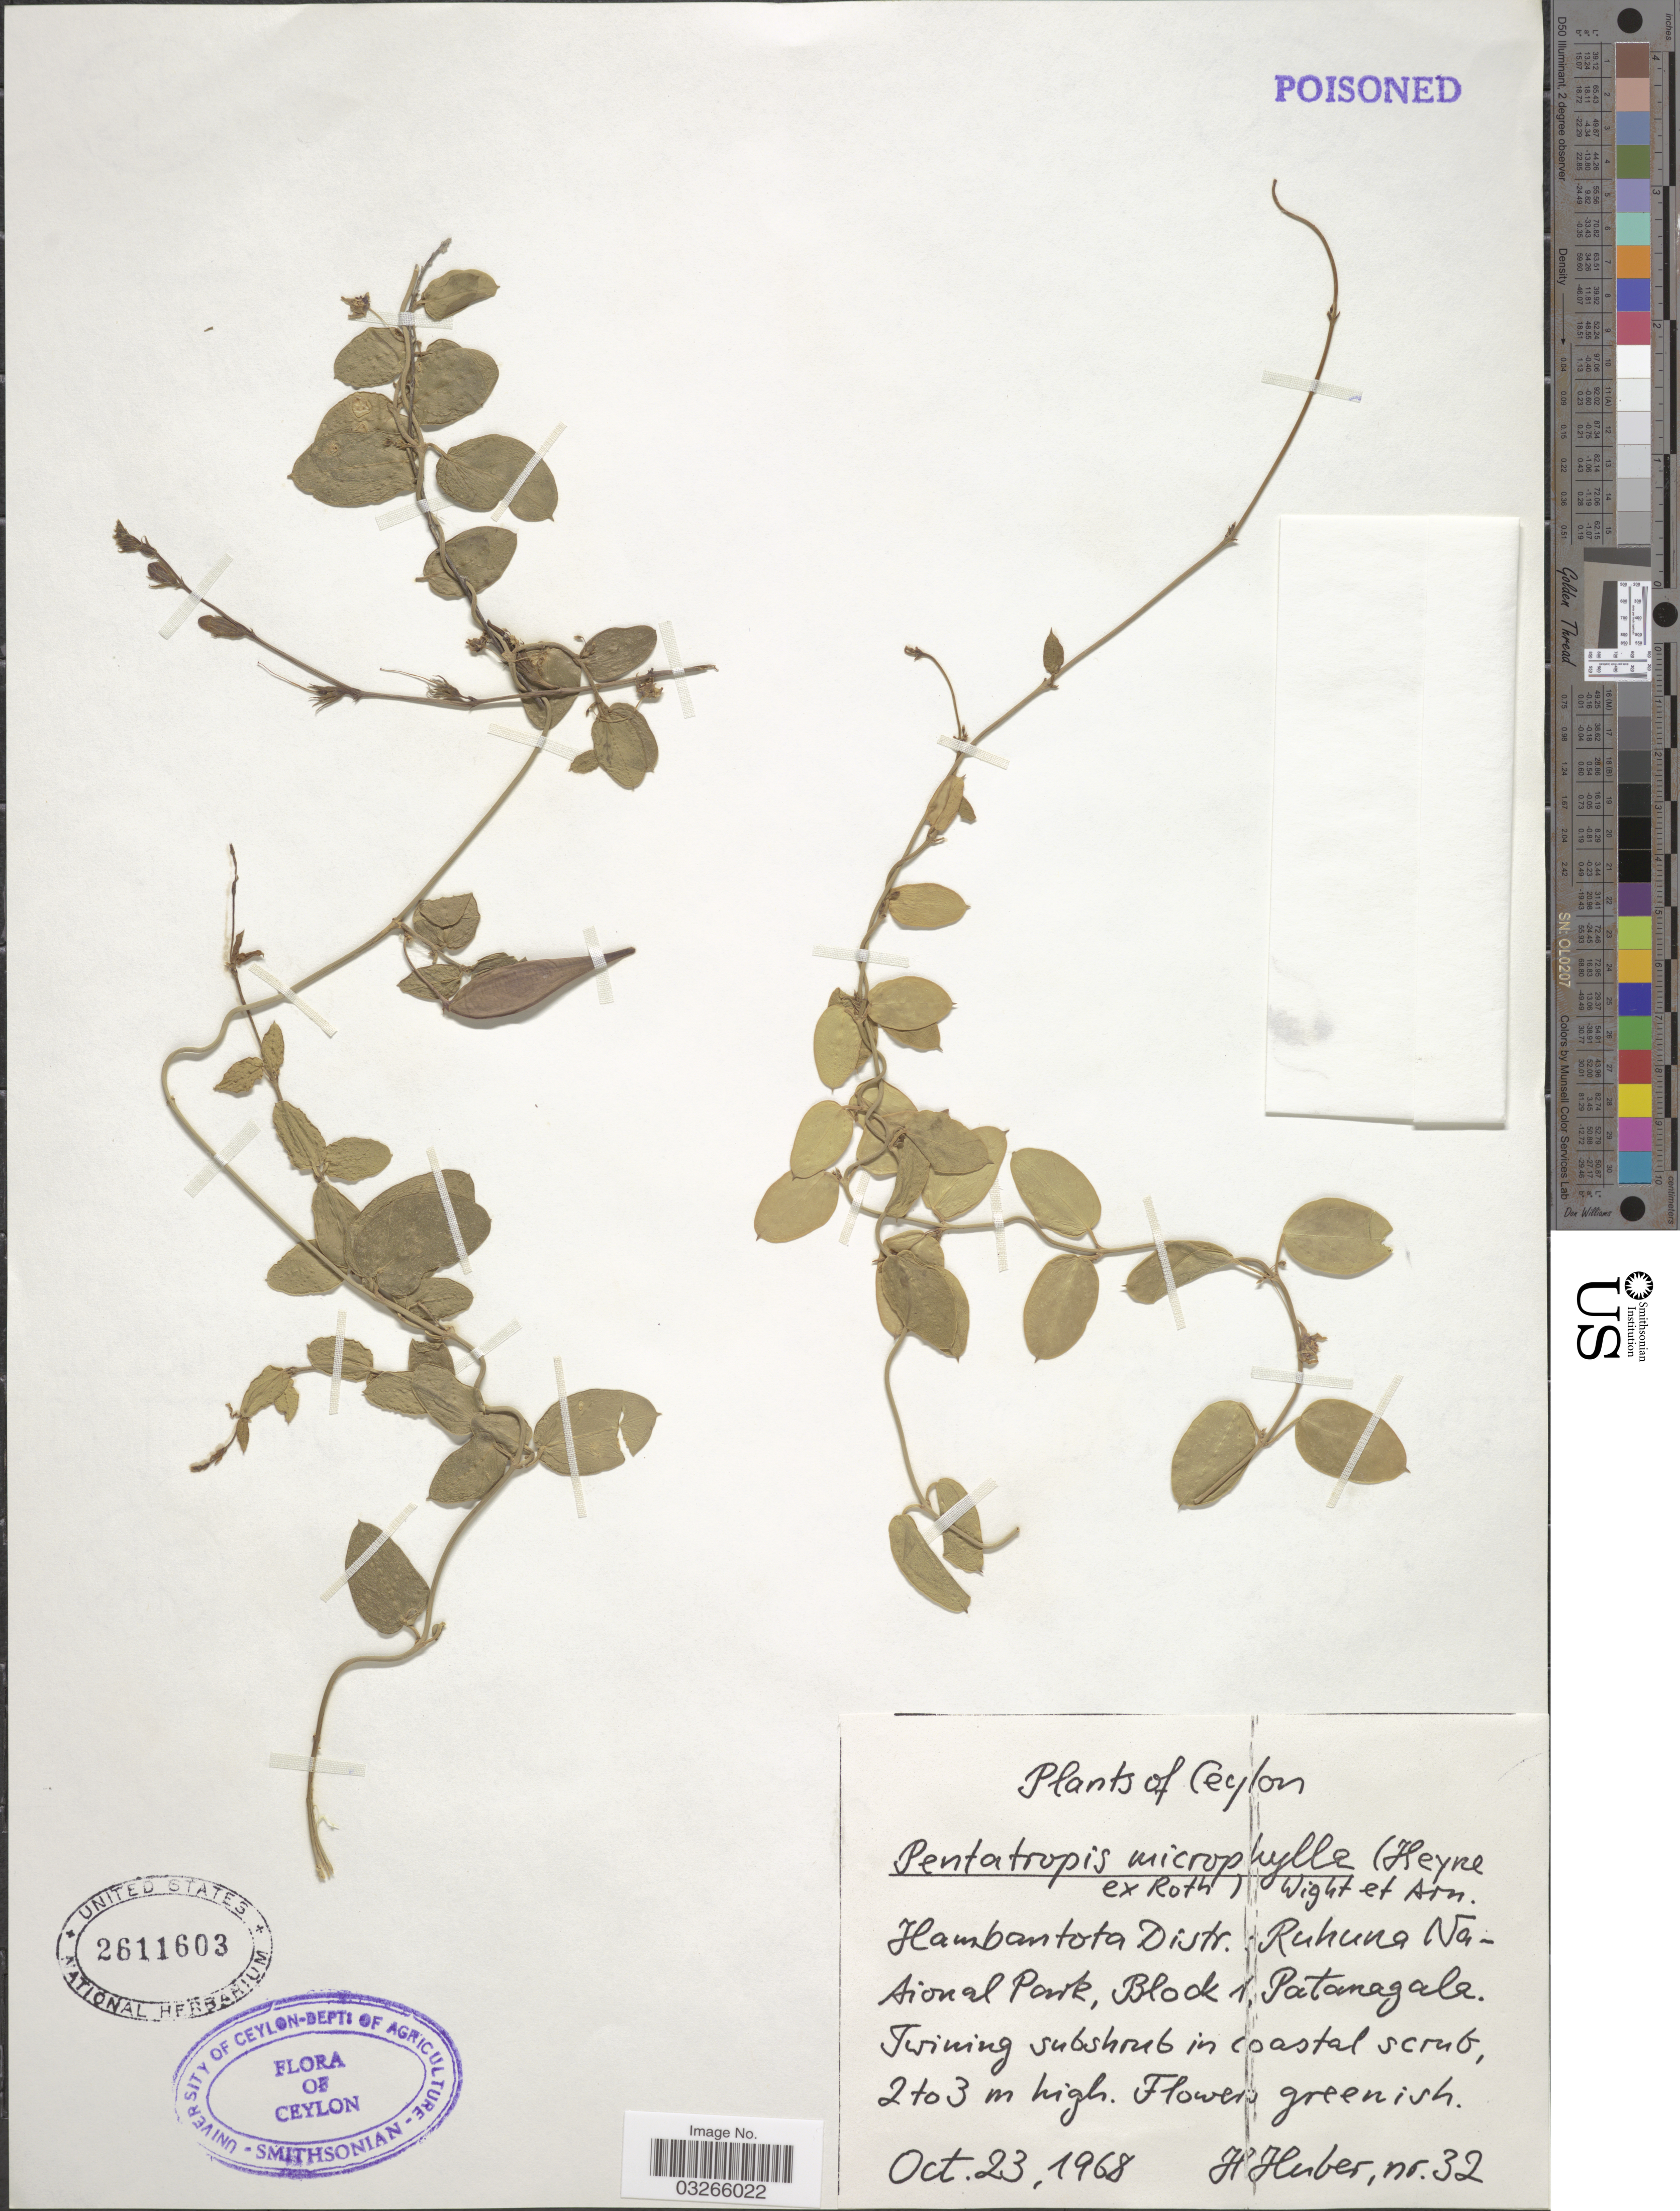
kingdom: Plantae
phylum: Tracheophyta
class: Magnoliopsida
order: Gentianales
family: Apocynaceae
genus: Pentatropis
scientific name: Pentatropis microphylla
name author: (A. Roth ex Schult.) Wight & Arn.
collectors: H. Huber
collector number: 32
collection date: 1968-10-23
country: Sri Lanka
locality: Ceylon. Hambantota Distr. Ruhuna National Park, Block 1, Patanagala.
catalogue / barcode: US 2611603